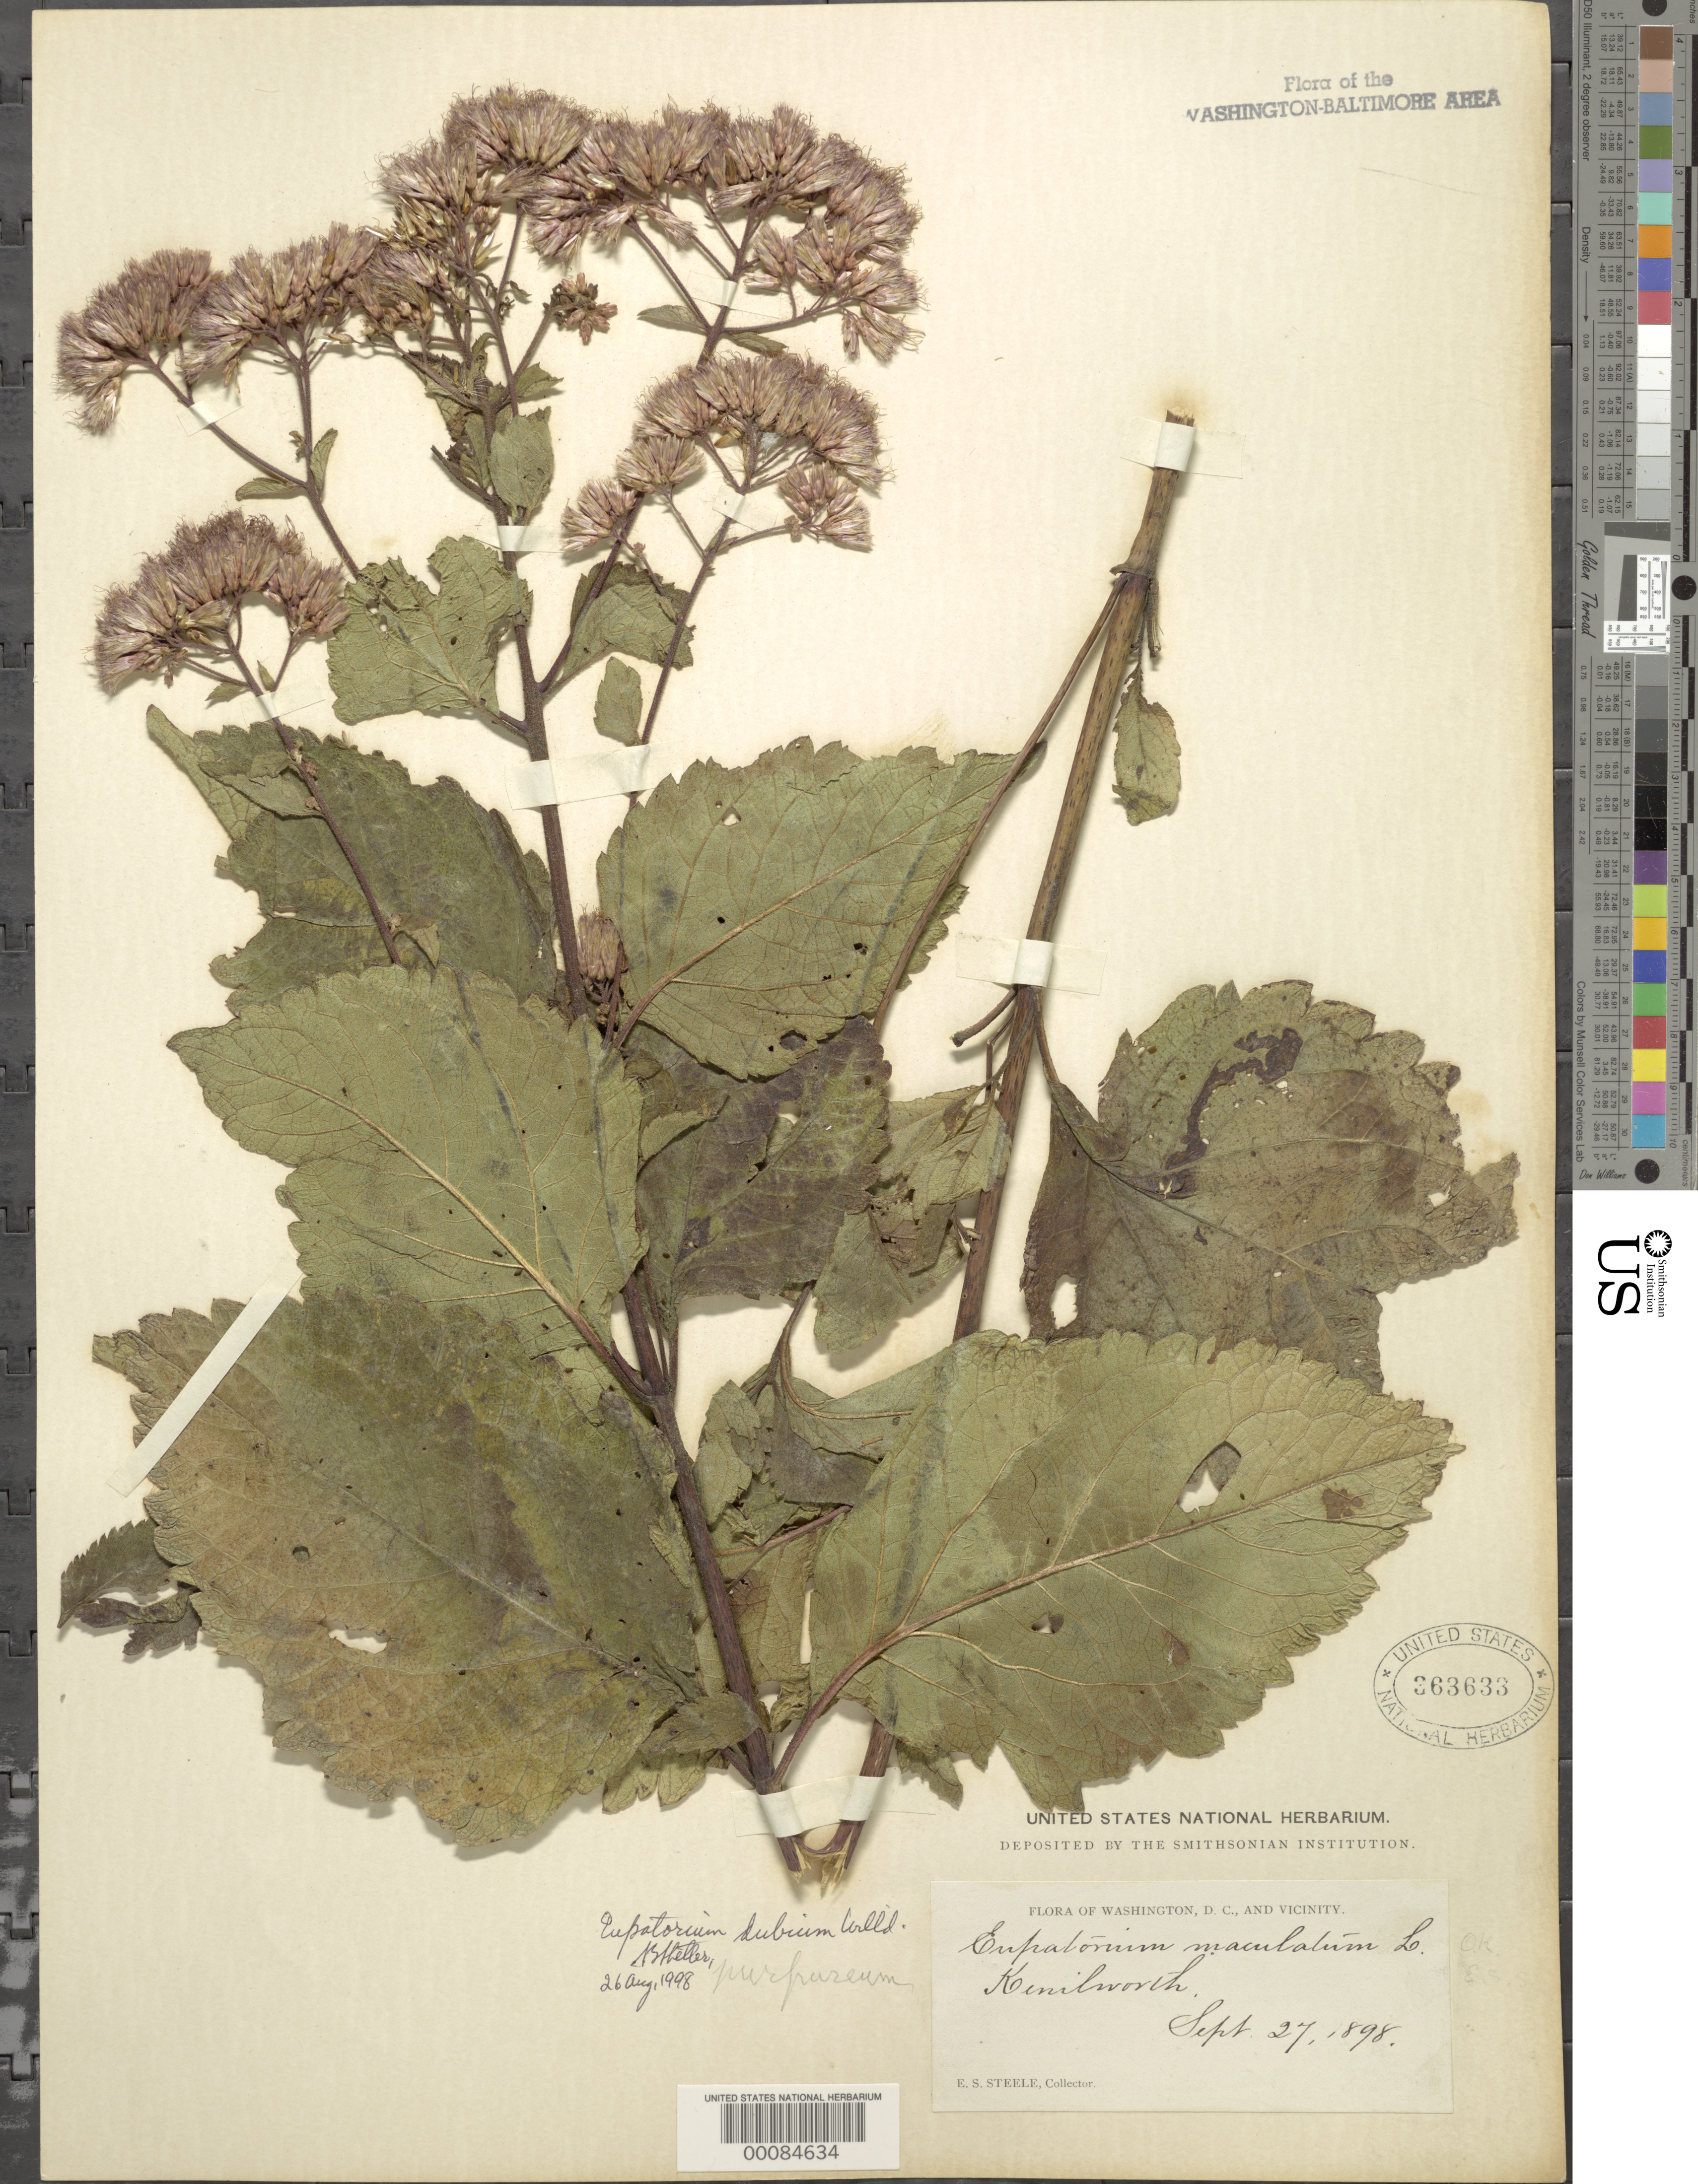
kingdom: Plantae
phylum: Tracheophyta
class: Magnoliopsida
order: Asterales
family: Asteraceae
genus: Eupatorium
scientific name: Eupatorium dubium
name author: Willd. ex Poir.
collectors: E. Steele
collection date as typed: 27 Sep 1898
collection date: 1898-09-27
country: United States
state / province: Maryland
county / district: Prince George's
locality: Kenilworth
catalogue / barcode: US 363633